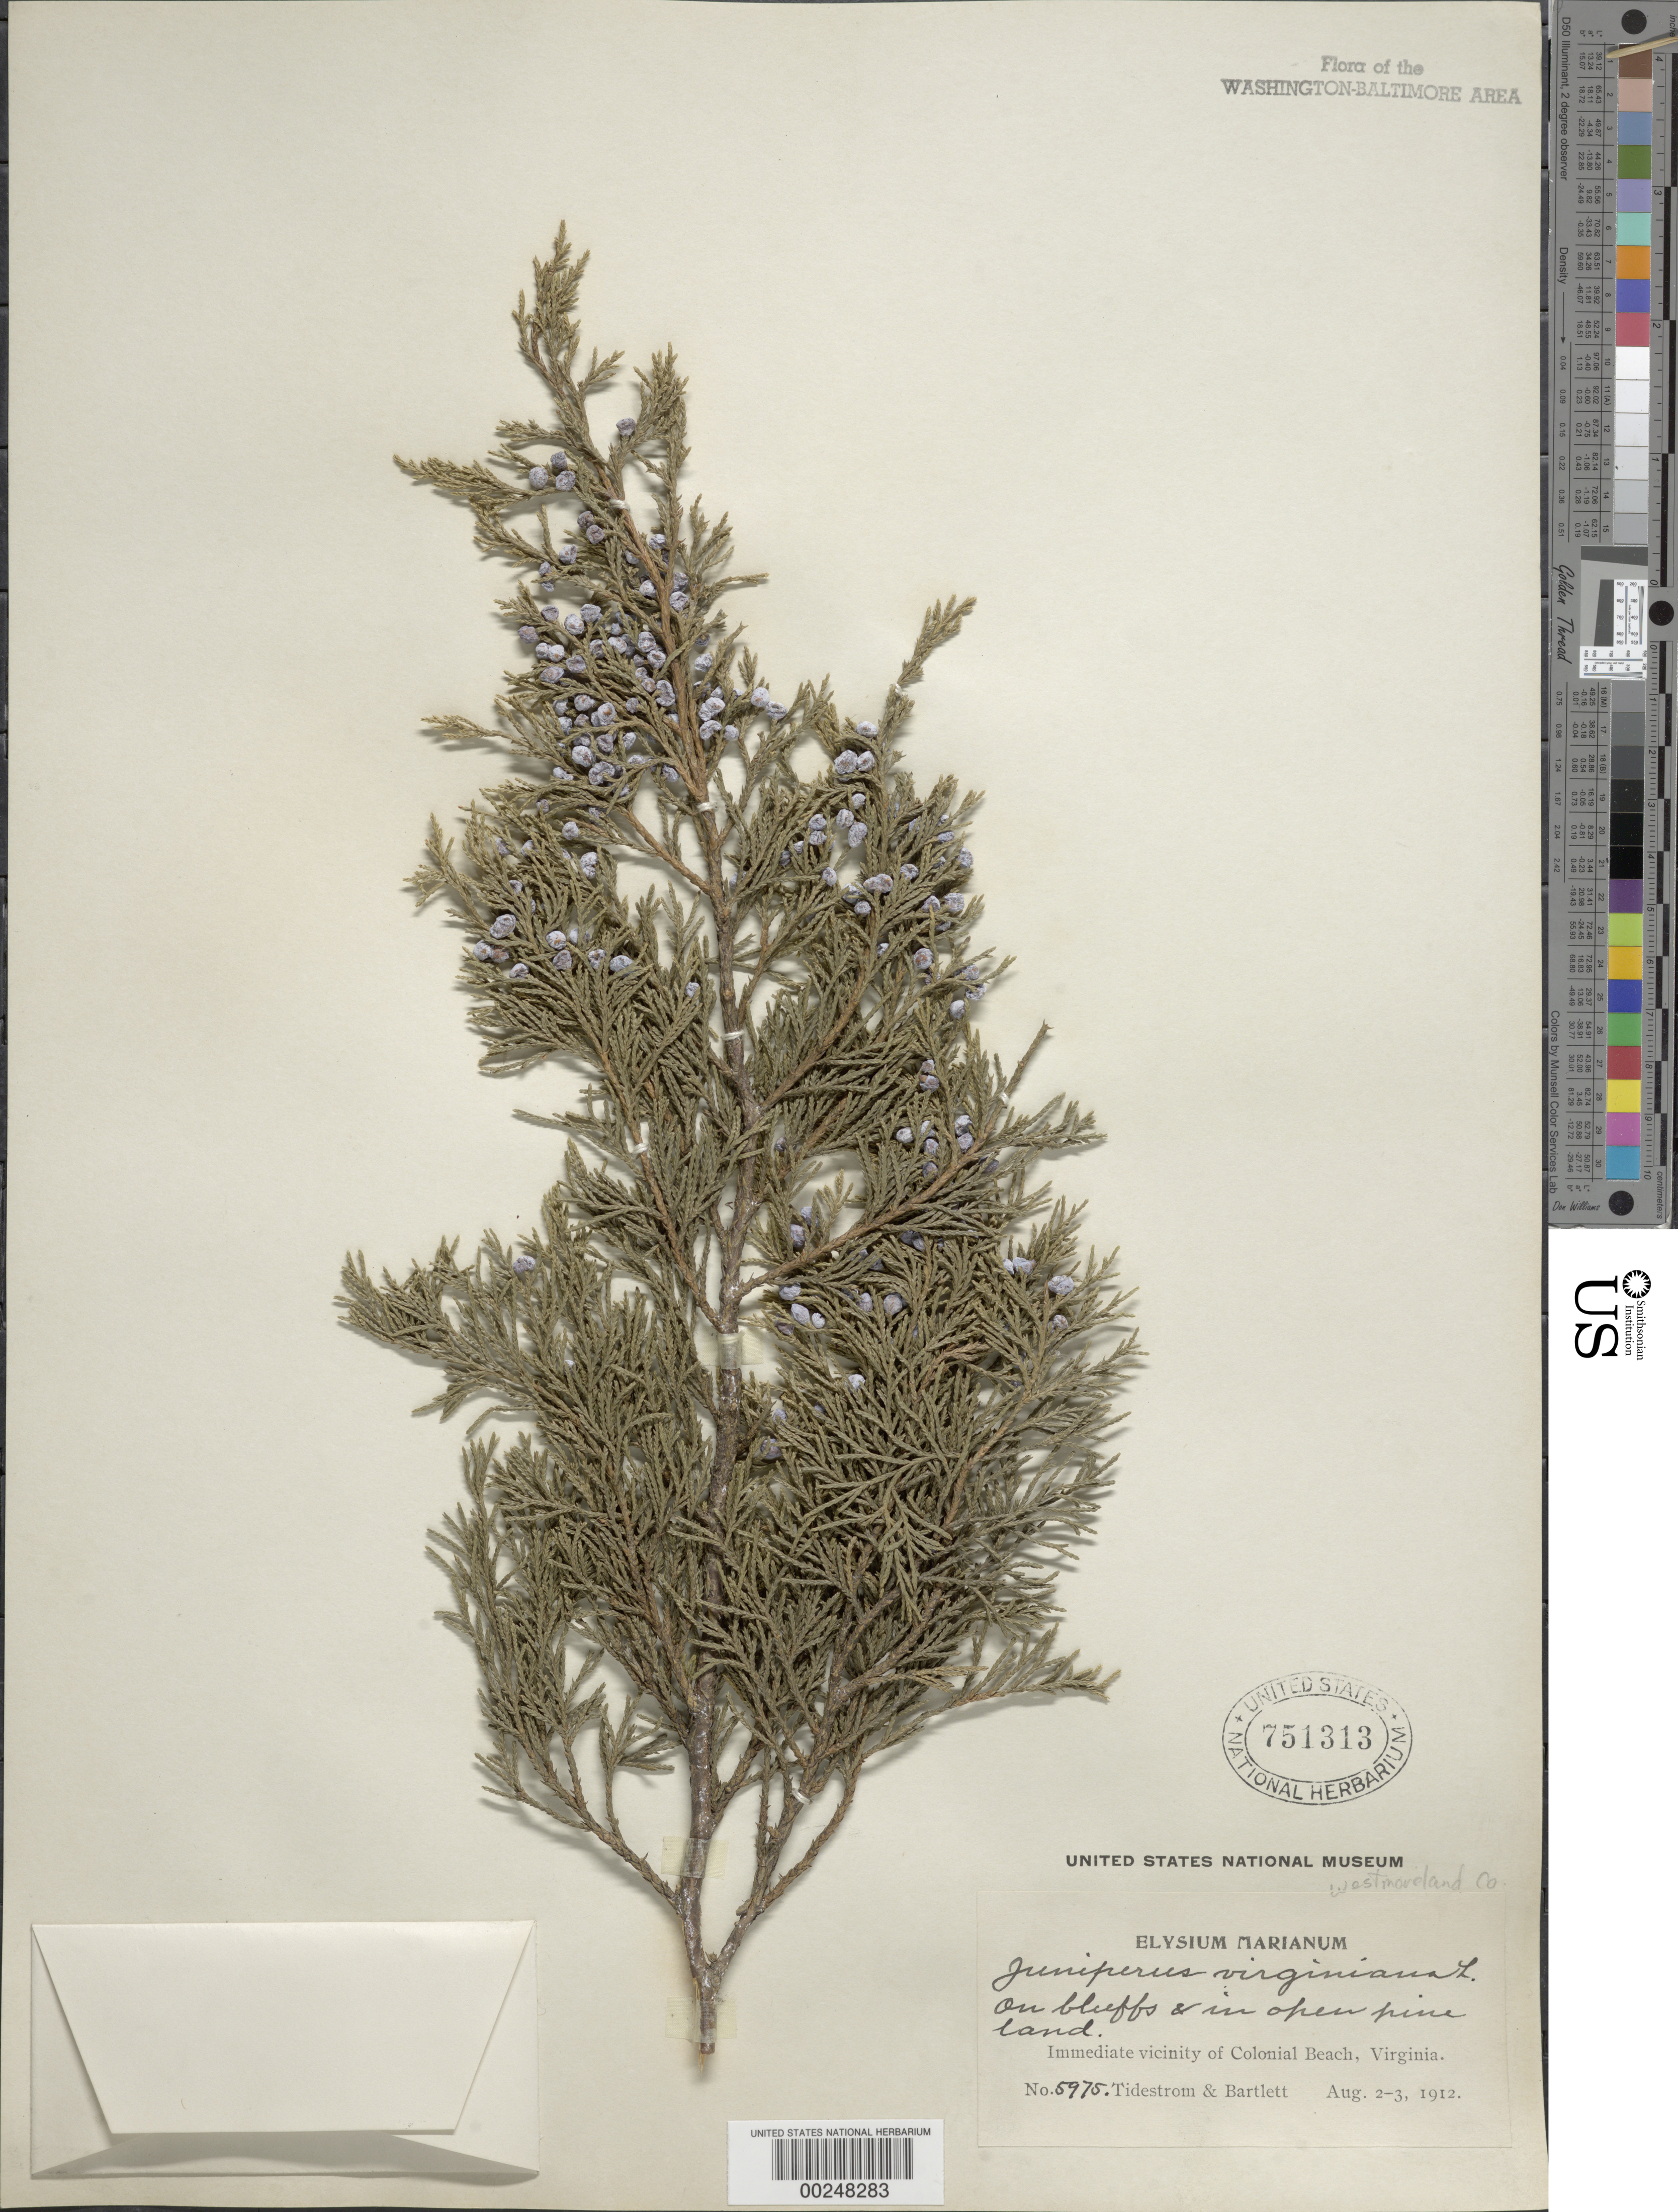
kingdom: Plantae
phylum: Tracheophyta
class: Pinopsida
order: Pinales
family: Cupressaceae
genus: Juniperus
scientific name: Juniperus virginiana var. crebra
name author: Fernald & Griscom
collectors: I. F. Tidestrom & Bartlett, --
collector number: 5975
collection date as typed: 02 Aug 1912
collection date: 1912-08-02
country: United States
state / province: Virginia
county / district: Westmoreland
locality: Colonial Beach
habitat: On bluffs and in open pine land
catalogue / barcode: US 751313